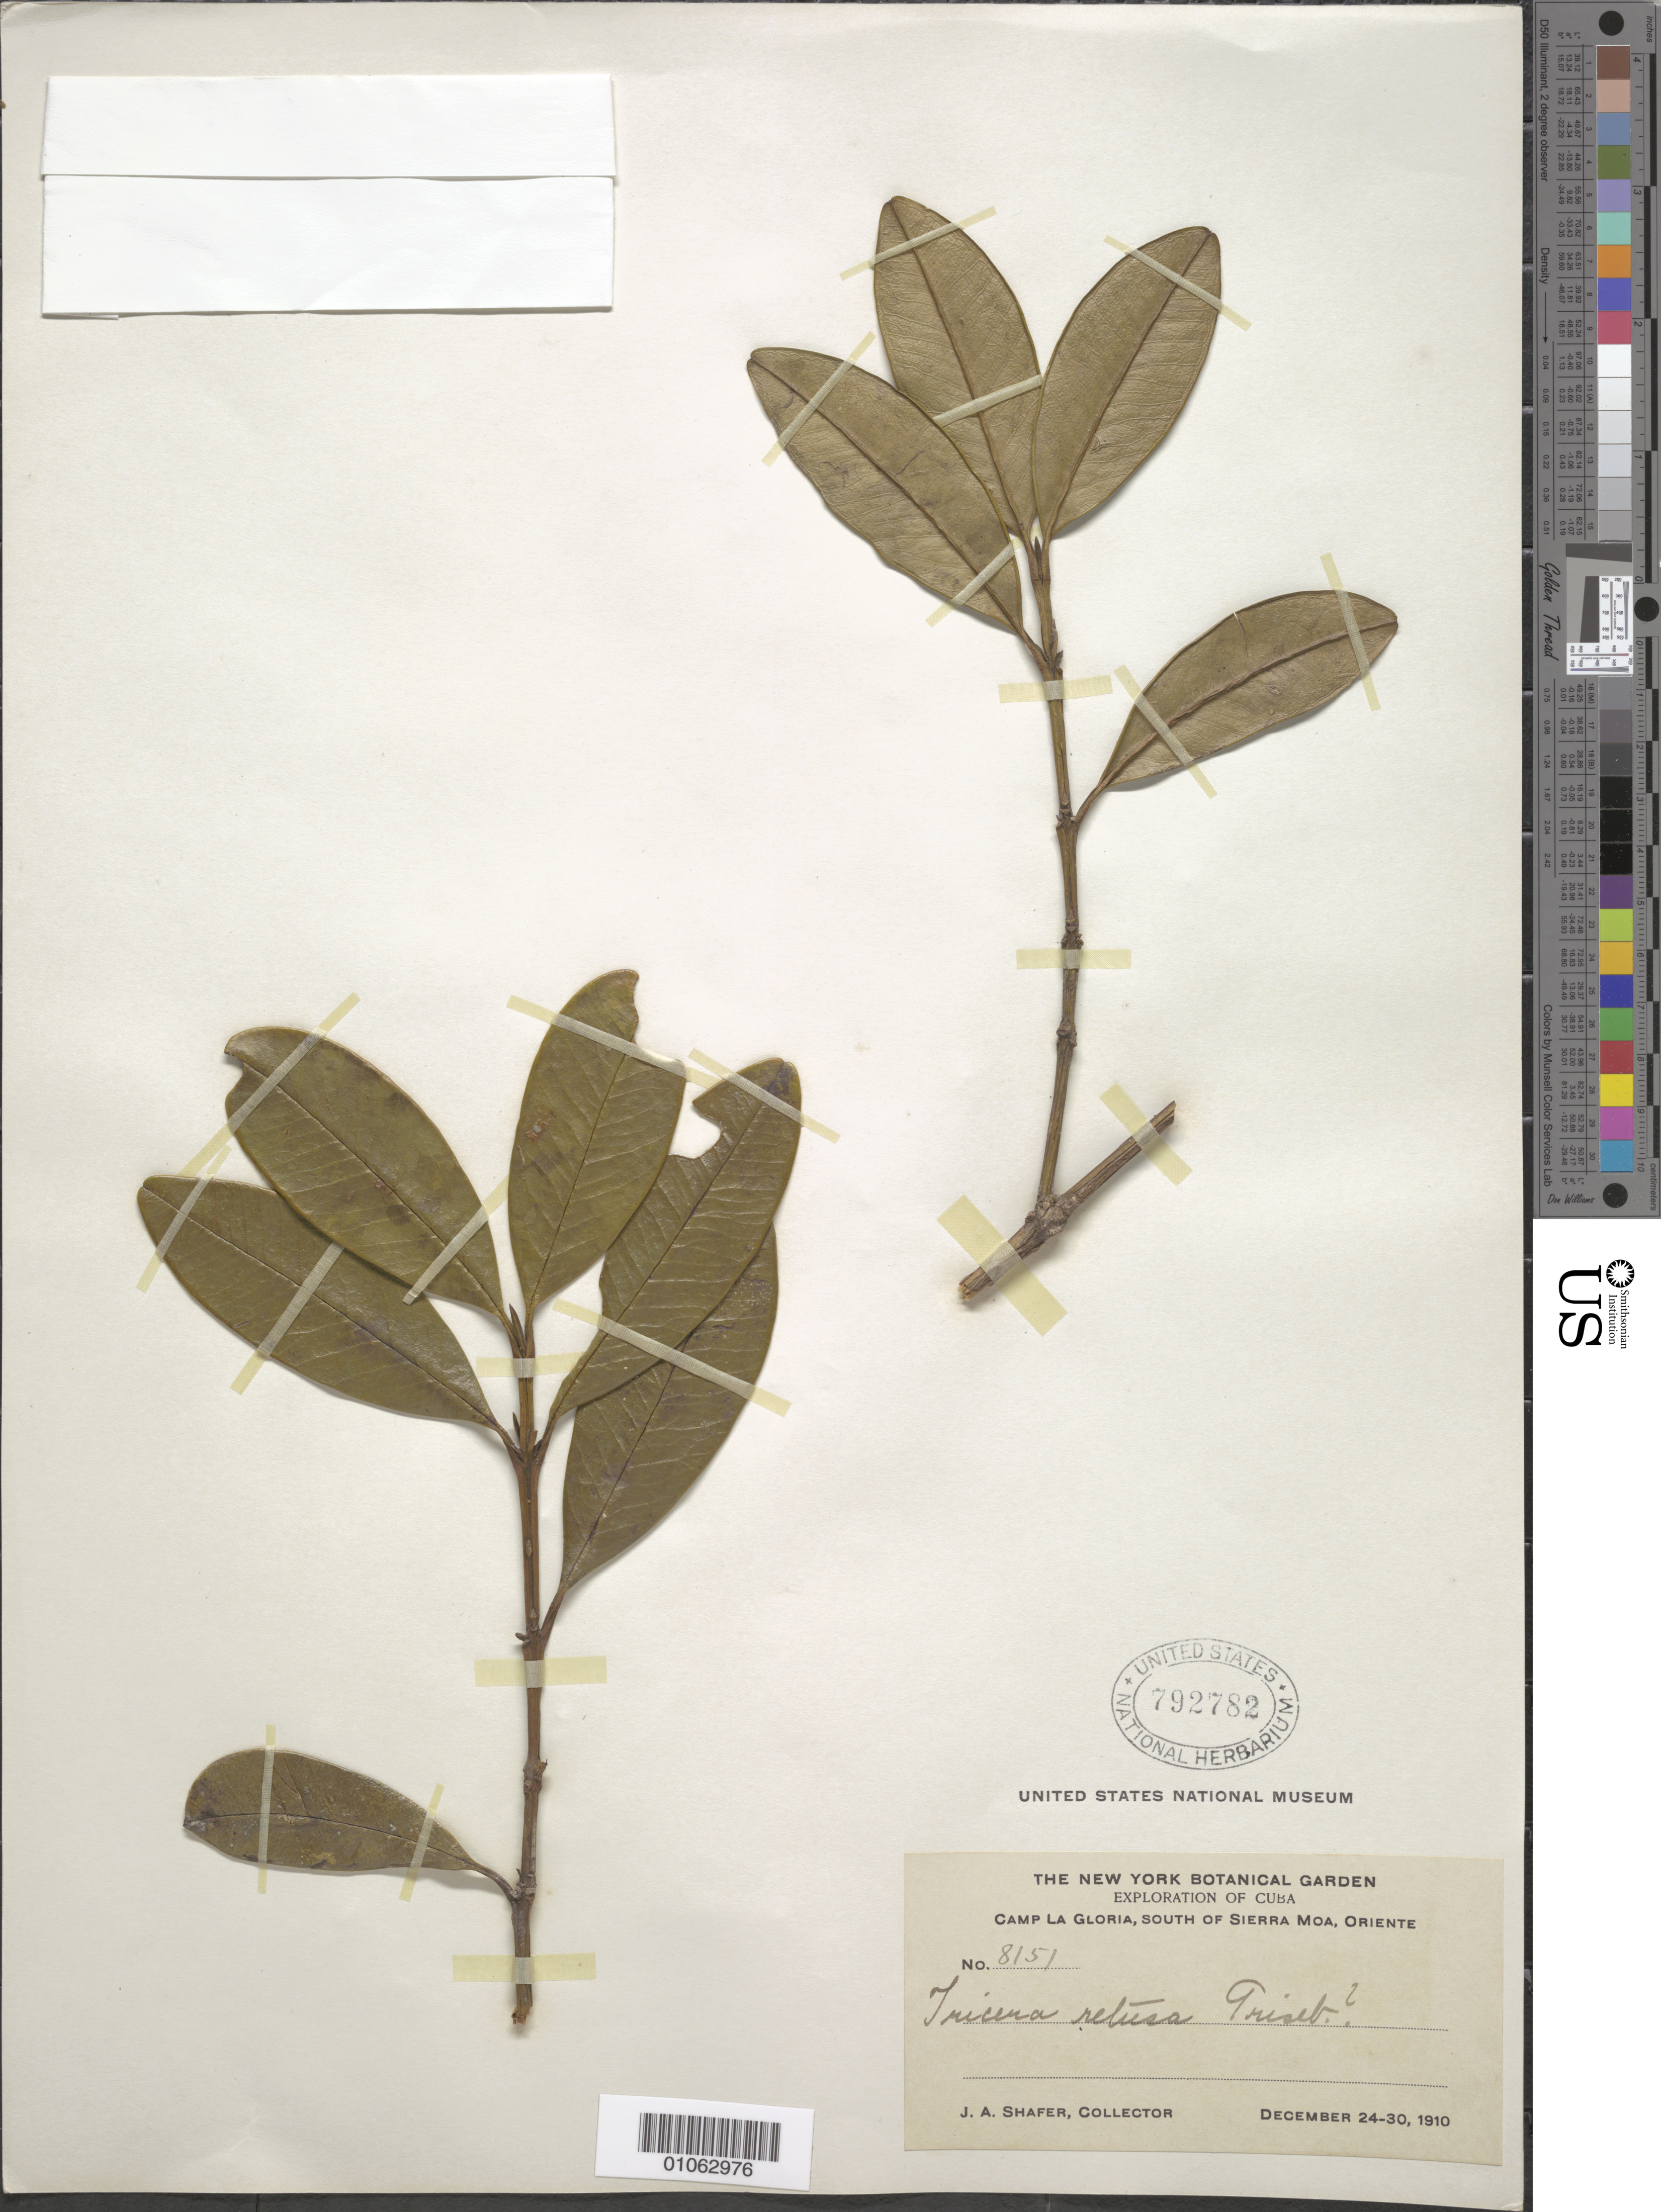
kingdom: Plantae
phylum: Tracheophyta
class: Magnoliopsida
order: Buxales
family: Buxaceae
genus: Buxus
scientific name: Buxus retusa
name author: (Griseb.) Müll. Arg.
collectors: J. A. Shafer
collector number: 8151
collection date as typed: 24 Dec 1910 to 30 Dec 1910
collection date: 1910-12-24/1910-12-30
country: Cuba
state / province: Holguín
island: Cuba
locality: Camp La Gloria, South of Sierra Moa, Oriente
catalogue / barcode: US 792782